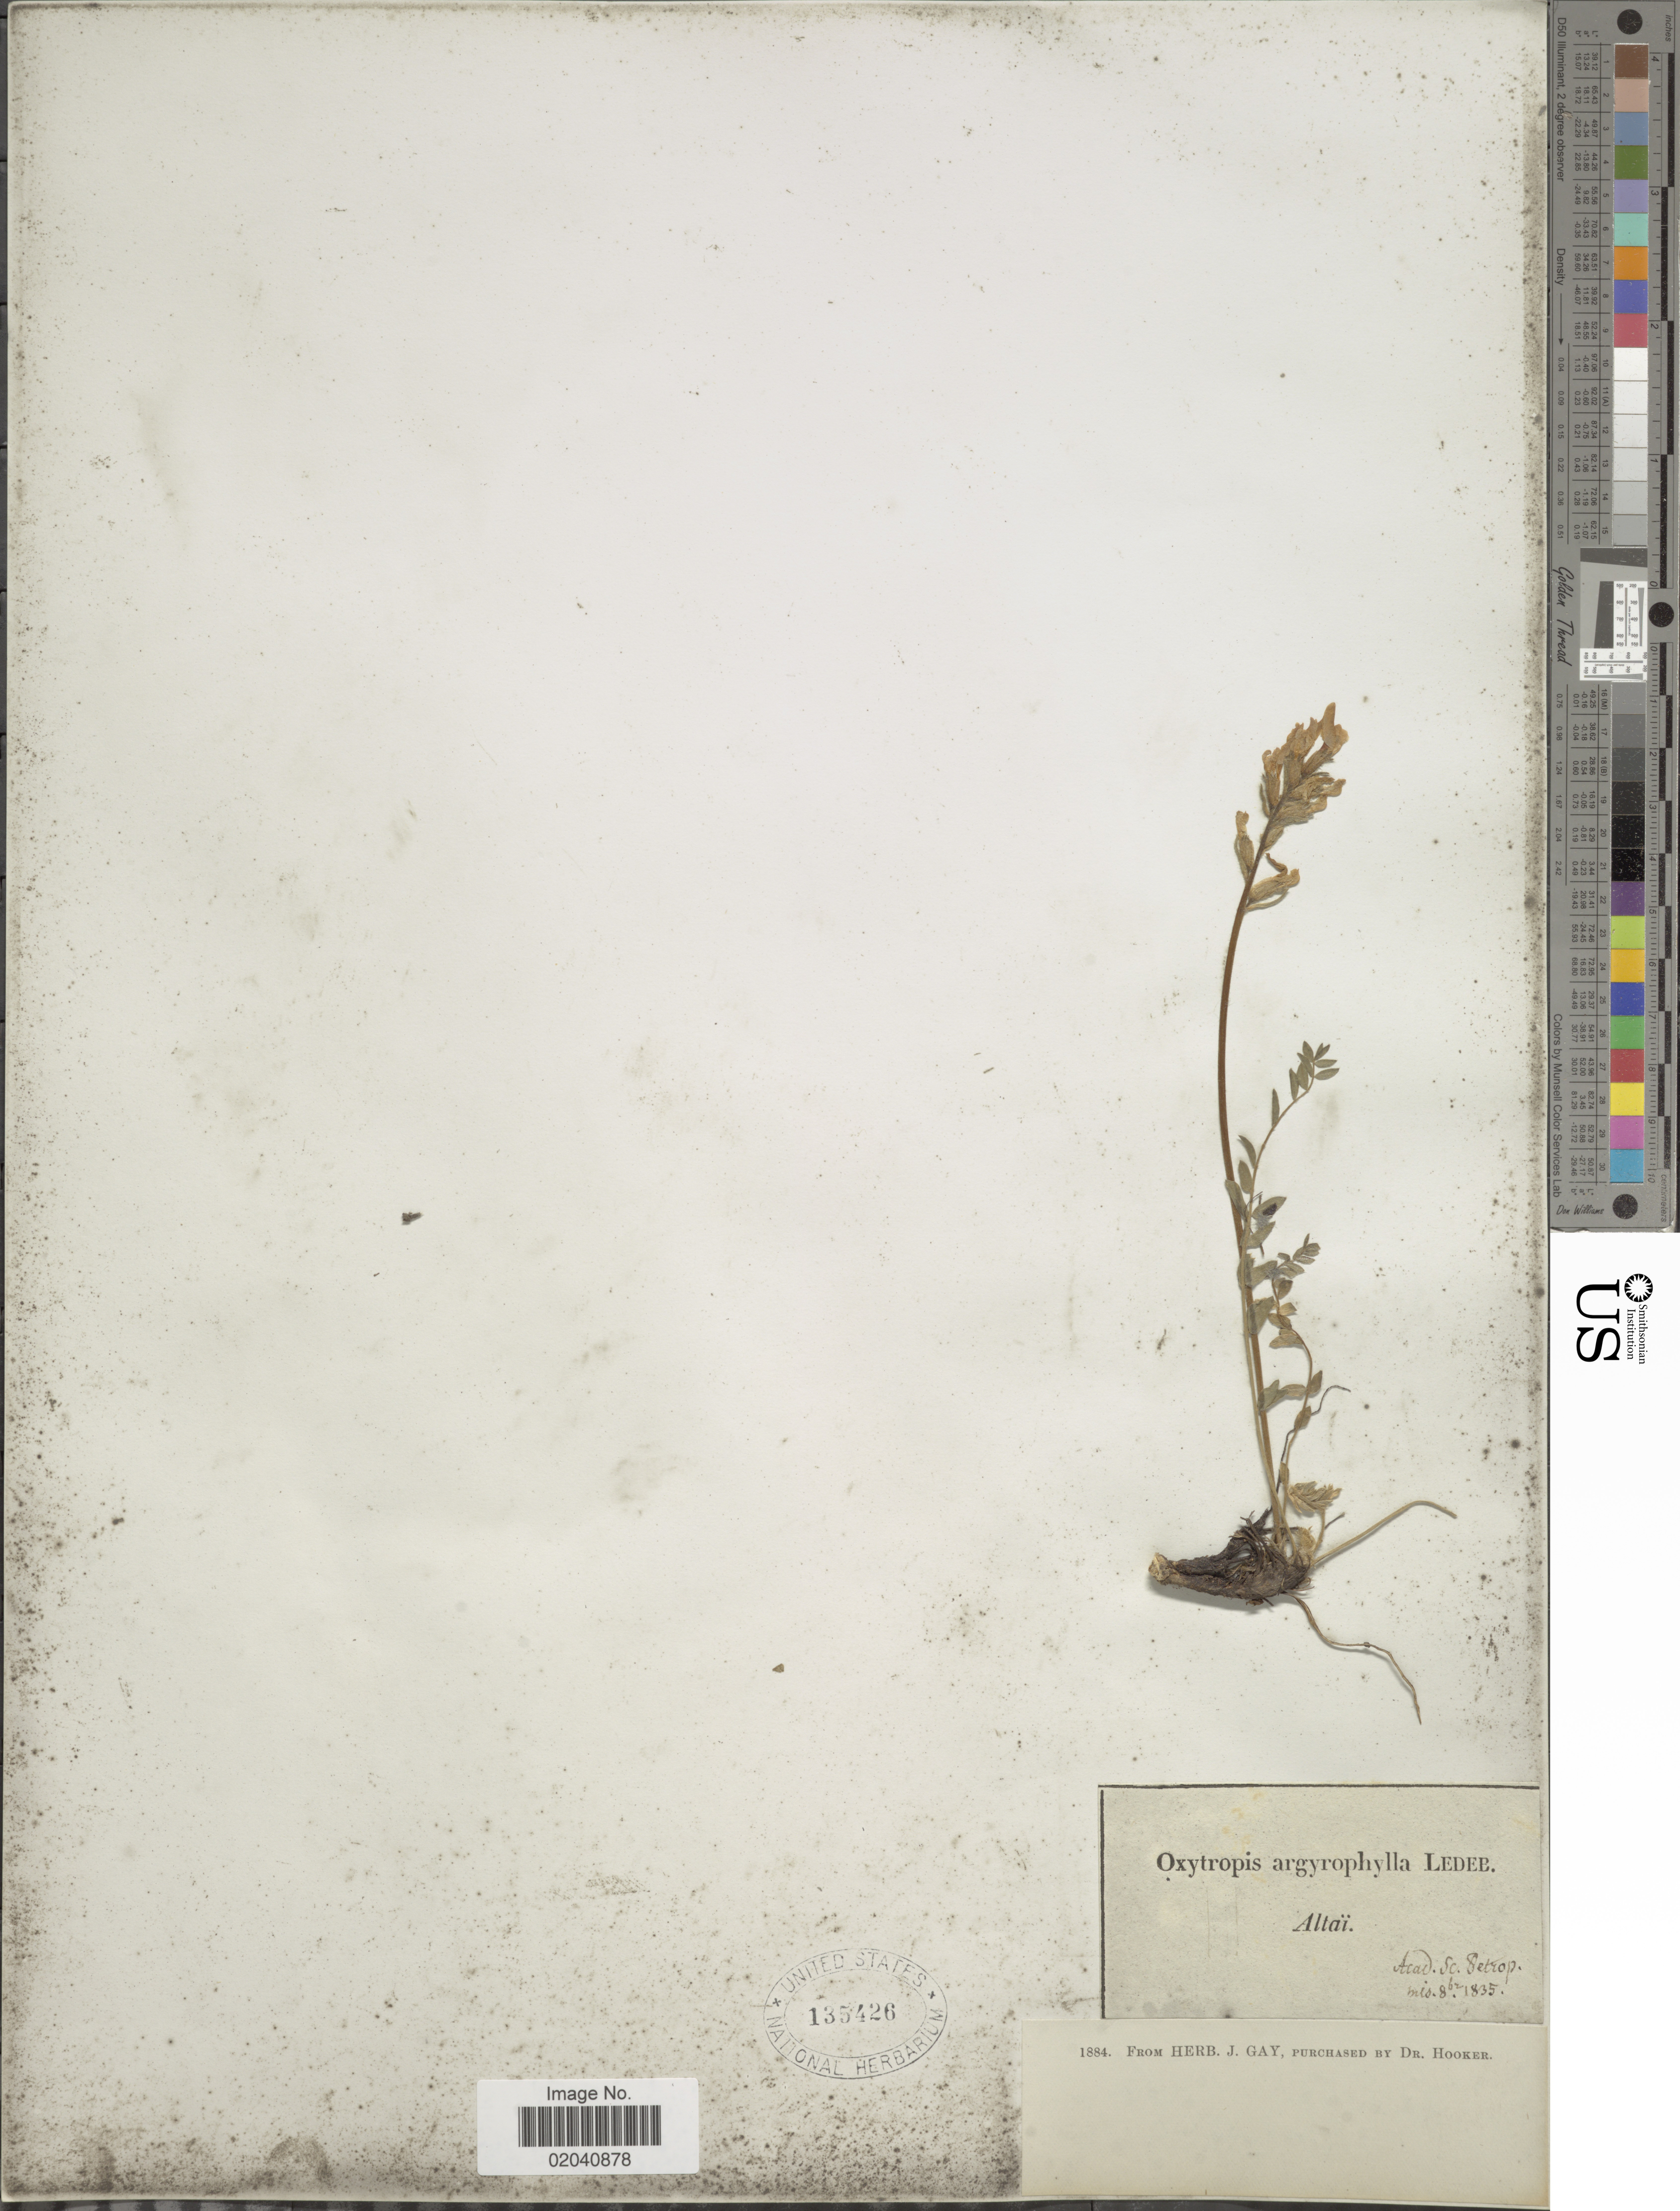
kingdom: Plantae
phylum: Tracheophyta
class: Magnoliopsida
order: Fabales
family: Fabaceae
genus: Oxytropis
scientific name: Oxytropis argyrophylla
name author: Ledeb.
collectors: ex herb. J. Gay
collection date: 1884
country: Russian Federation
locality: Altaï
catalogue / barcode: US 135426